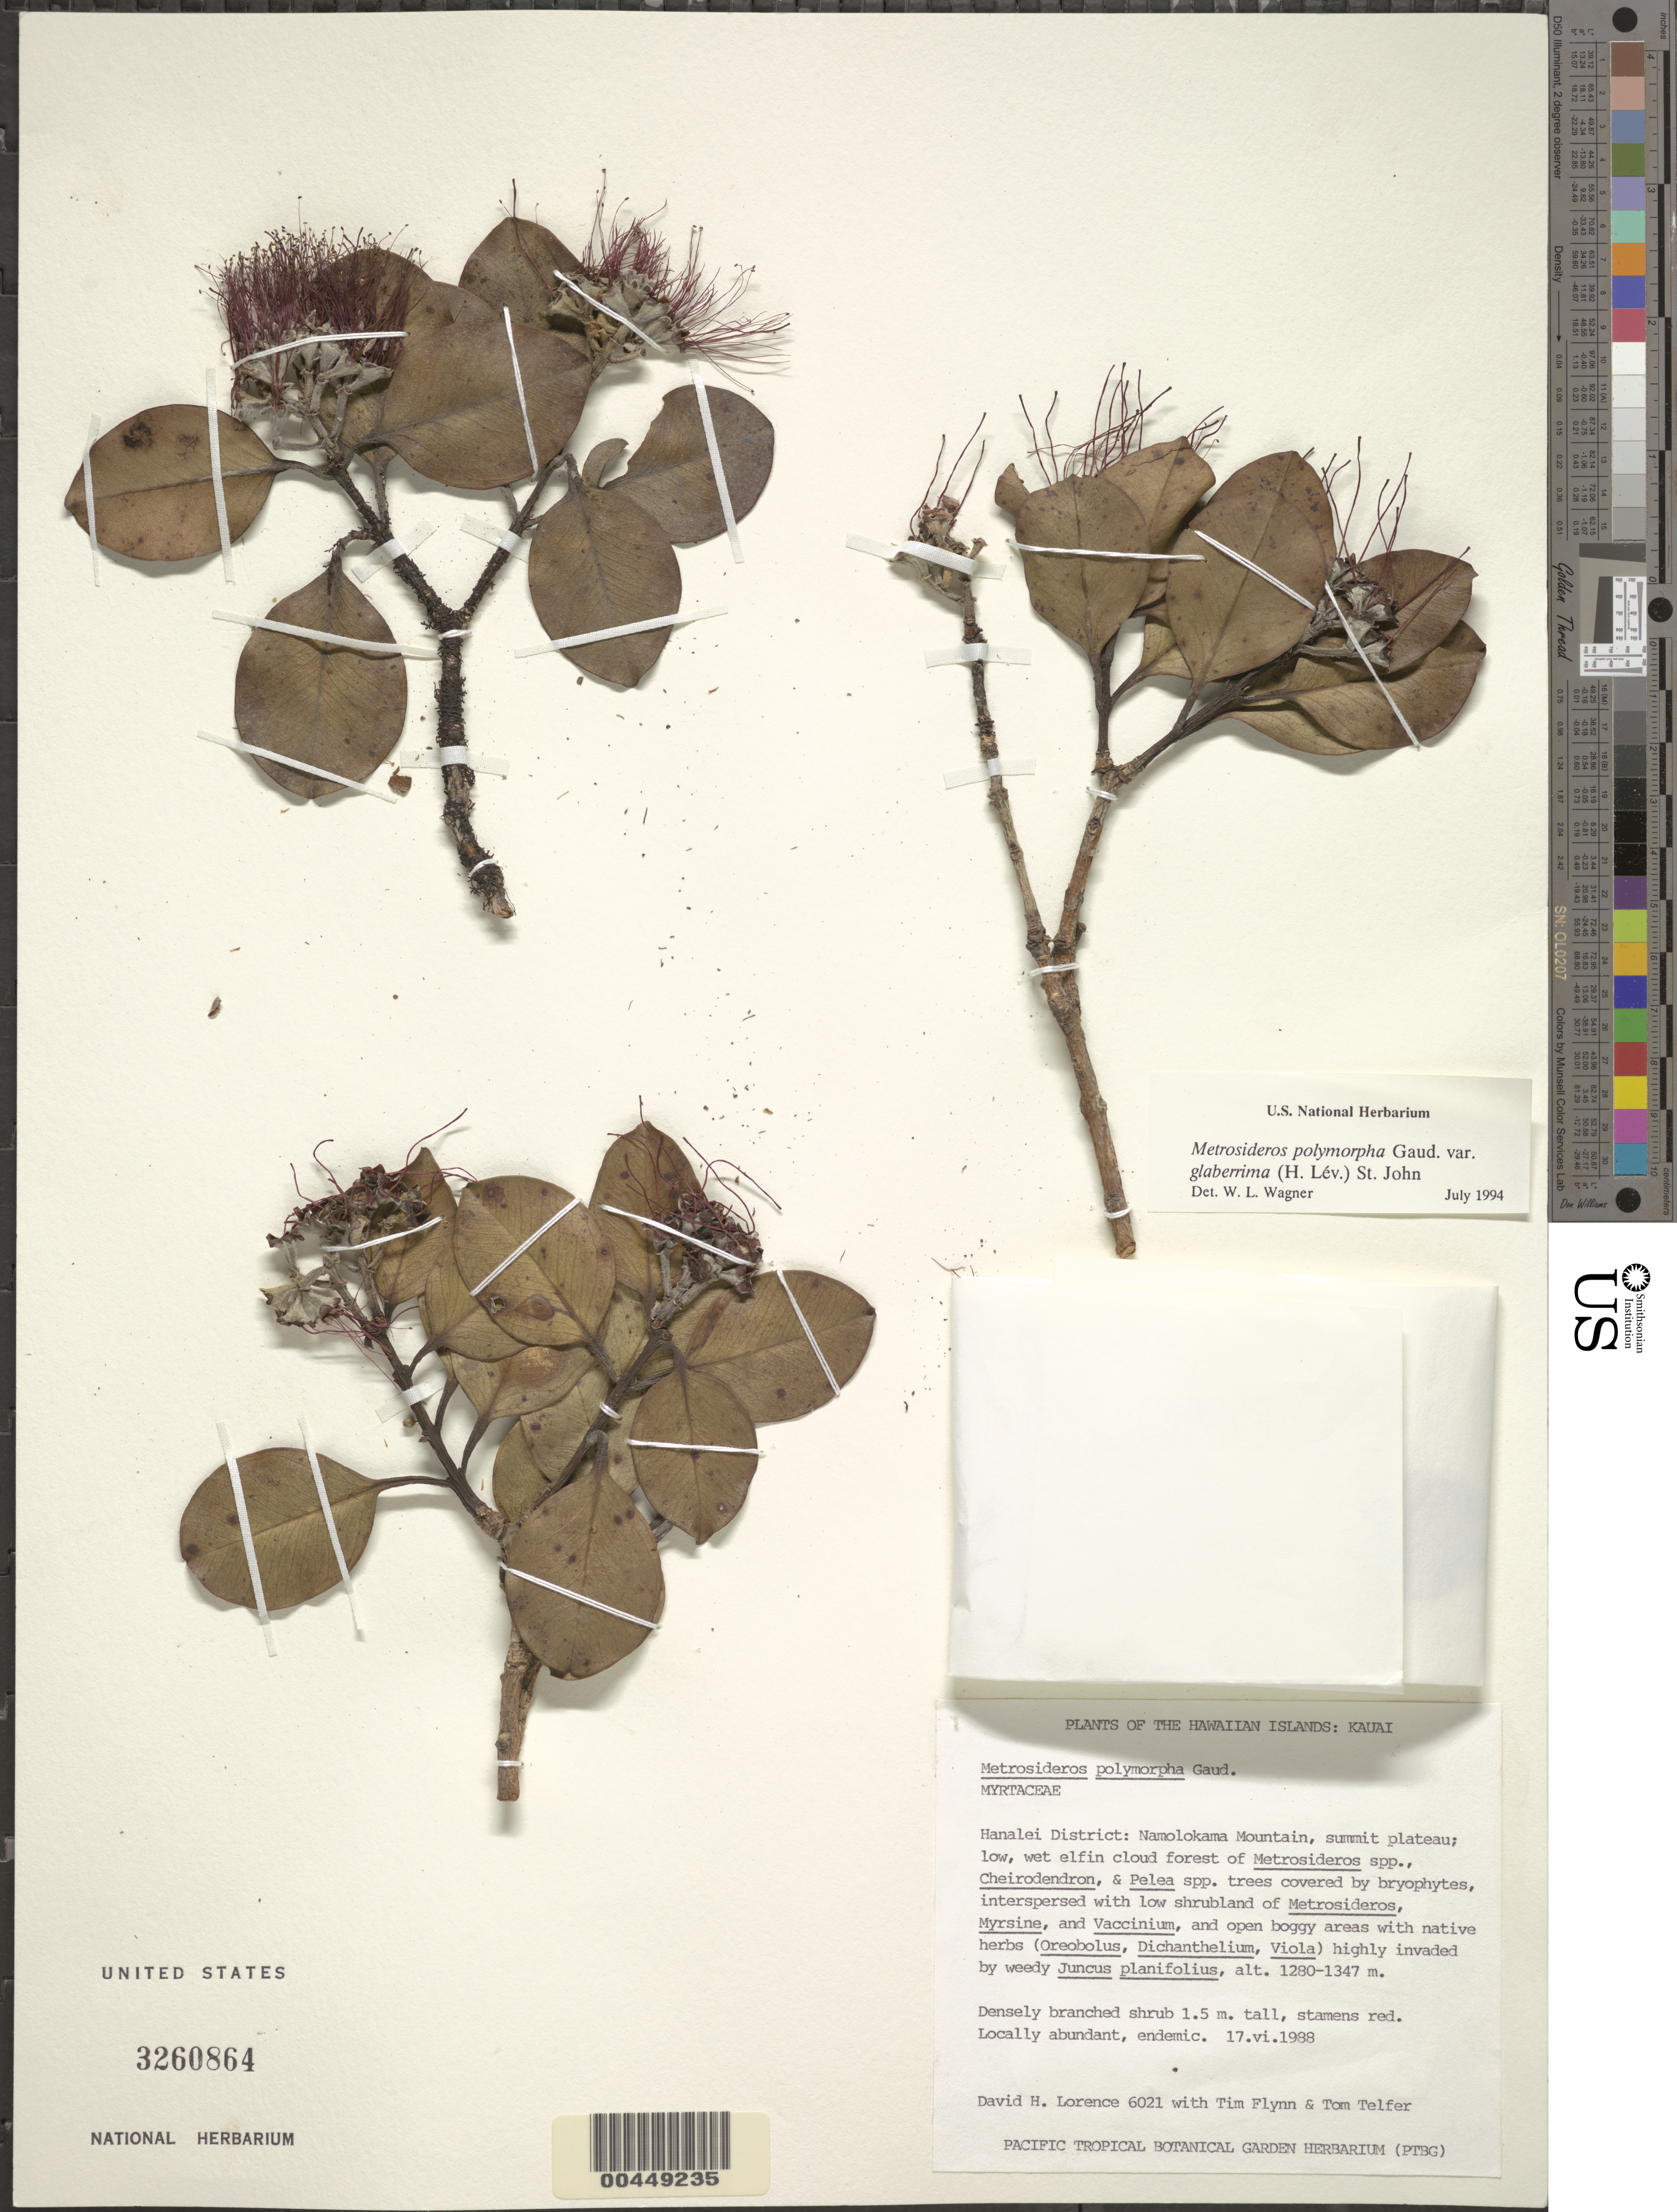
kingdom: Plantae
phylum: Tracheophyta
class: Magnoliopsida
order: Myrtales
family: Myrtaceae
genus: Metrosideros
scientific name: Metrosideros polymorpha var. glaberrima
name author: (H. Lév.) H. St. John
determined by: Wagner, W. L., (BOT), Smithsonian Institution - National Museum of Natural History (UNITED STATES)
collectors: D. Lorence, T. W. Flynn & T. Telfer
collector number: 6021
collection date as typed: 17 Jun 1988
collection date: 1988-06-17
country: United States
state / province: Hawaii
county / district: Kauai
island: Kaua'i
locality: Hanalei Dist.; Namolokama Mountain, summit plateau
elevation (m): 1280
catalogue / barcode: US 3260864